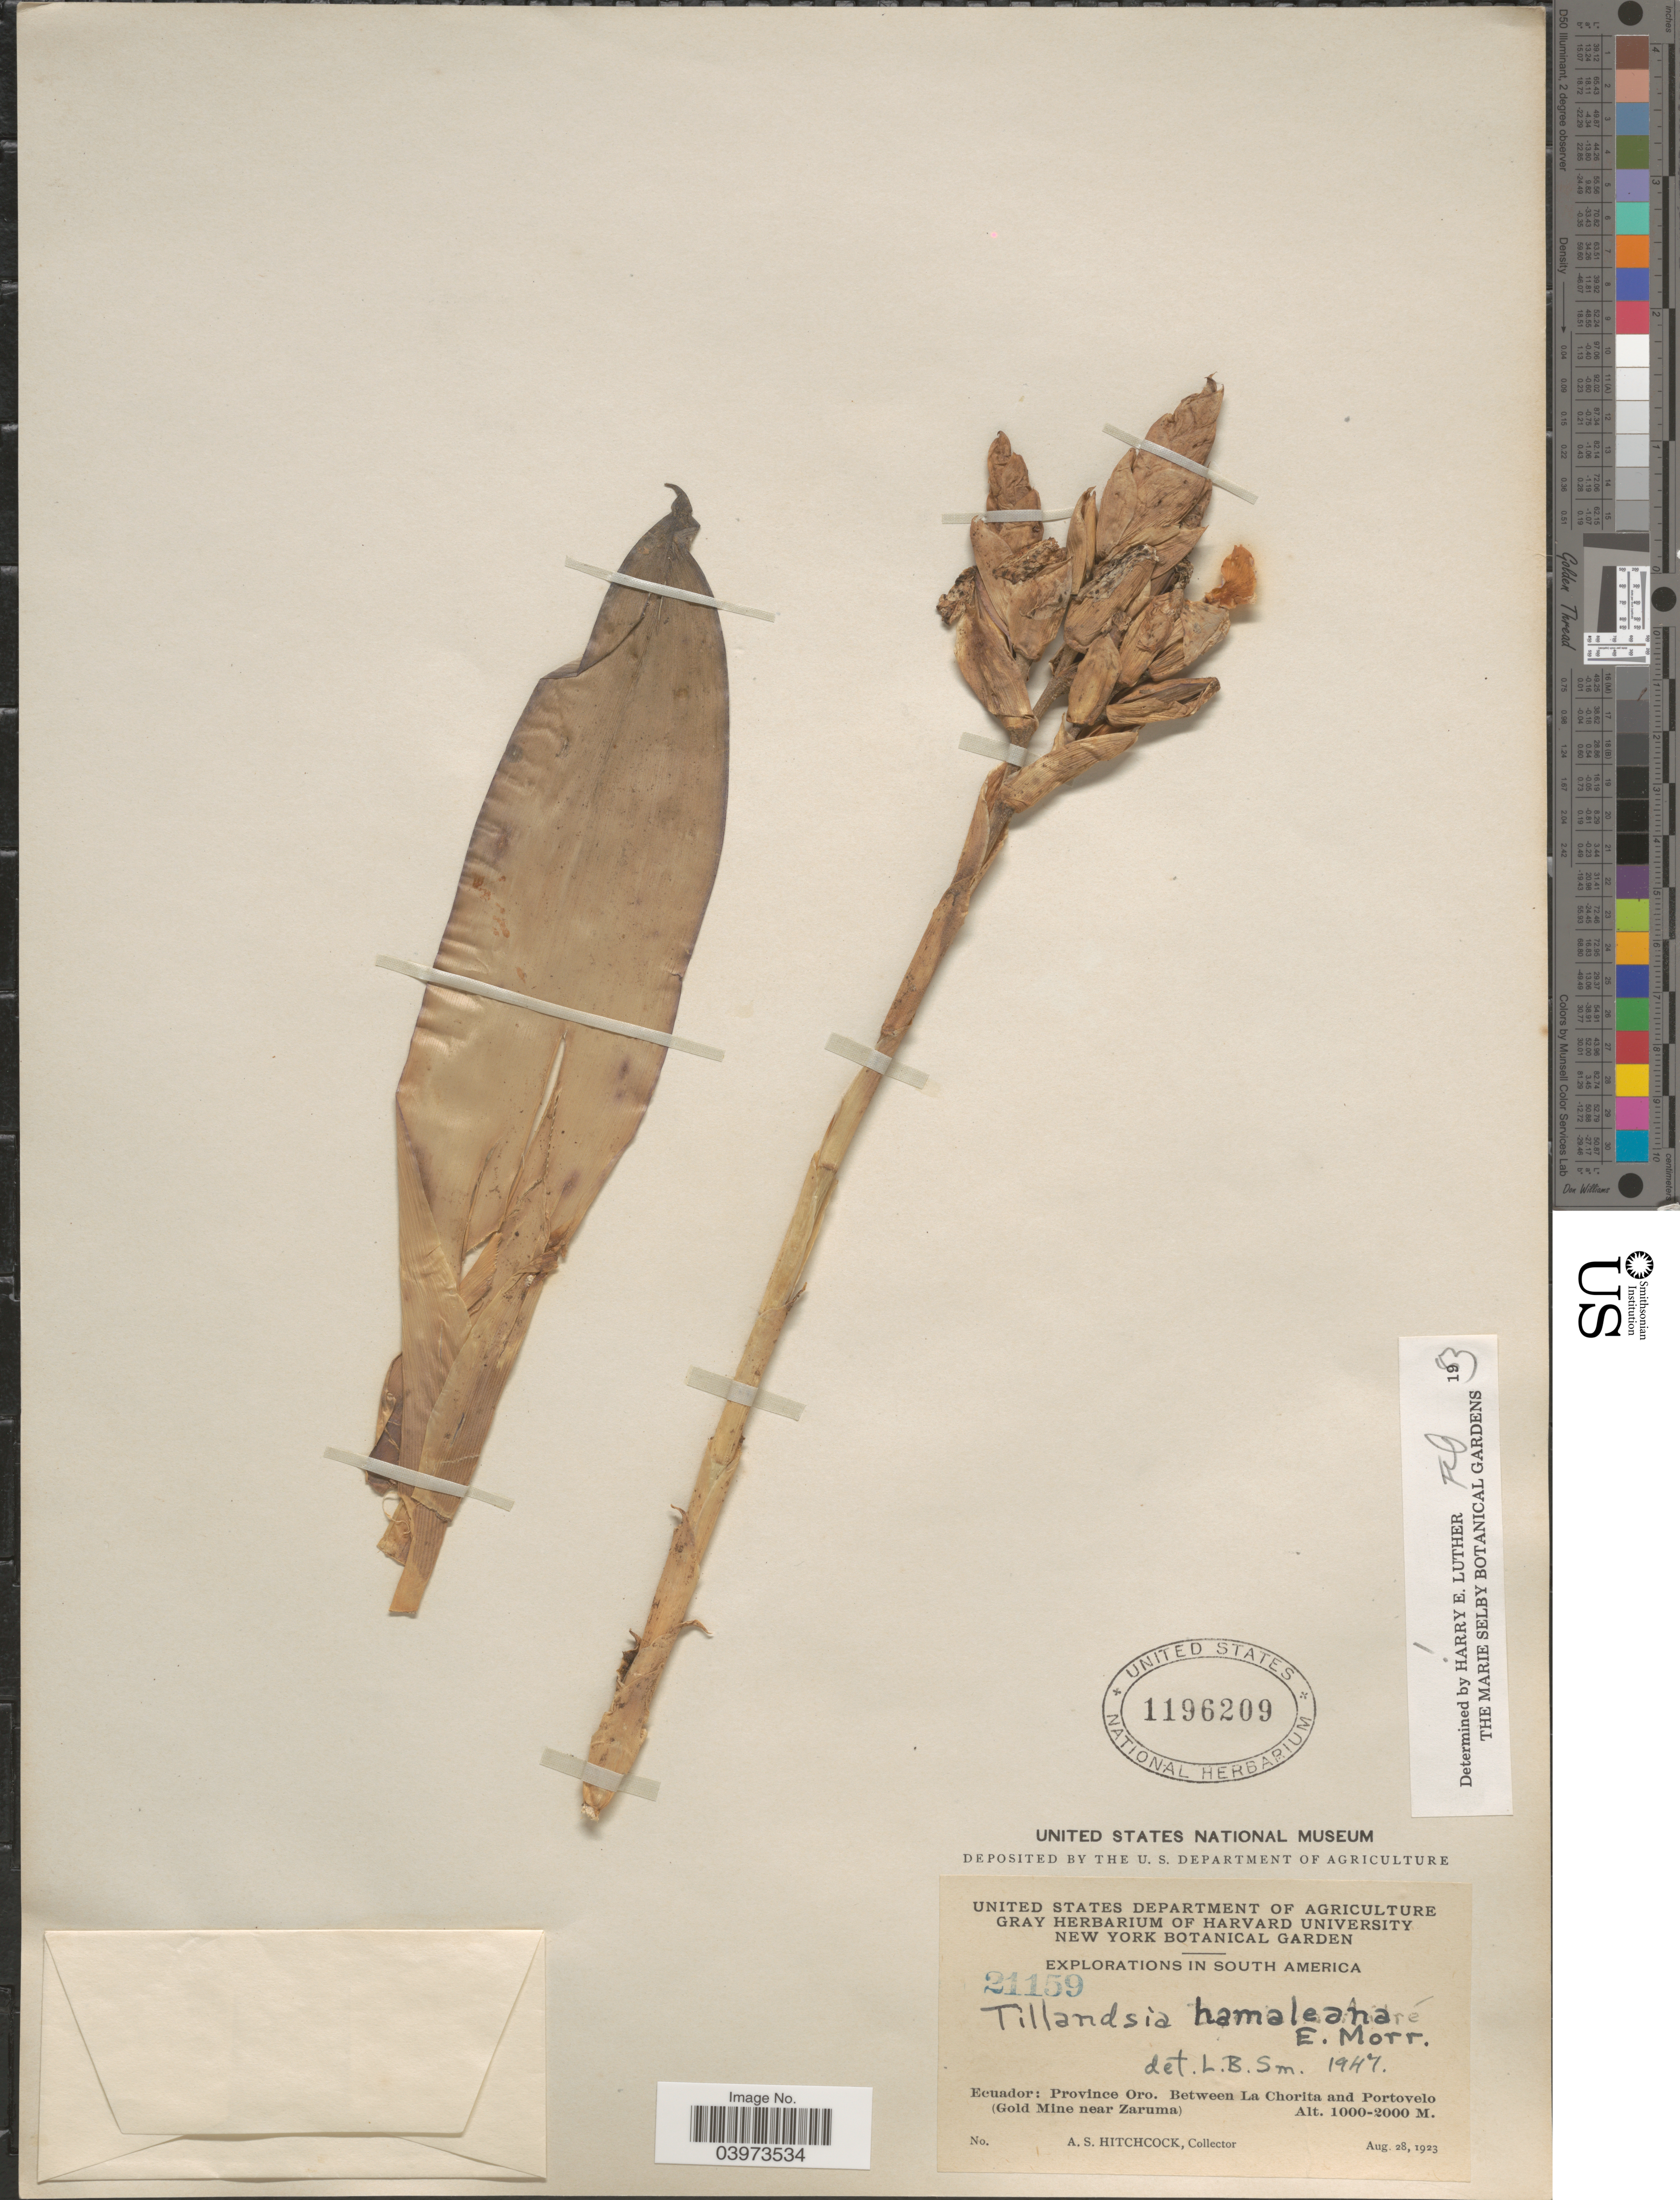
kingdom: Plantae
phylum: Tracheophyta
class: Liliopsida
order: Poales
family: Bromeliaceae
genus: Tillandsia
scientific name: Tillandsia hamaleana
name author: É. Morren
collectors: A. S. Hitchcock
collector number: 21159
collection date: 1923-08-28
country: Ecuador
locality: Explorations In South America. Province Oro. Between La Chrita and Portovelo (Gold Mine near Zaruma).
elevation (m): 1000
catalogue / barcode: US 1196209